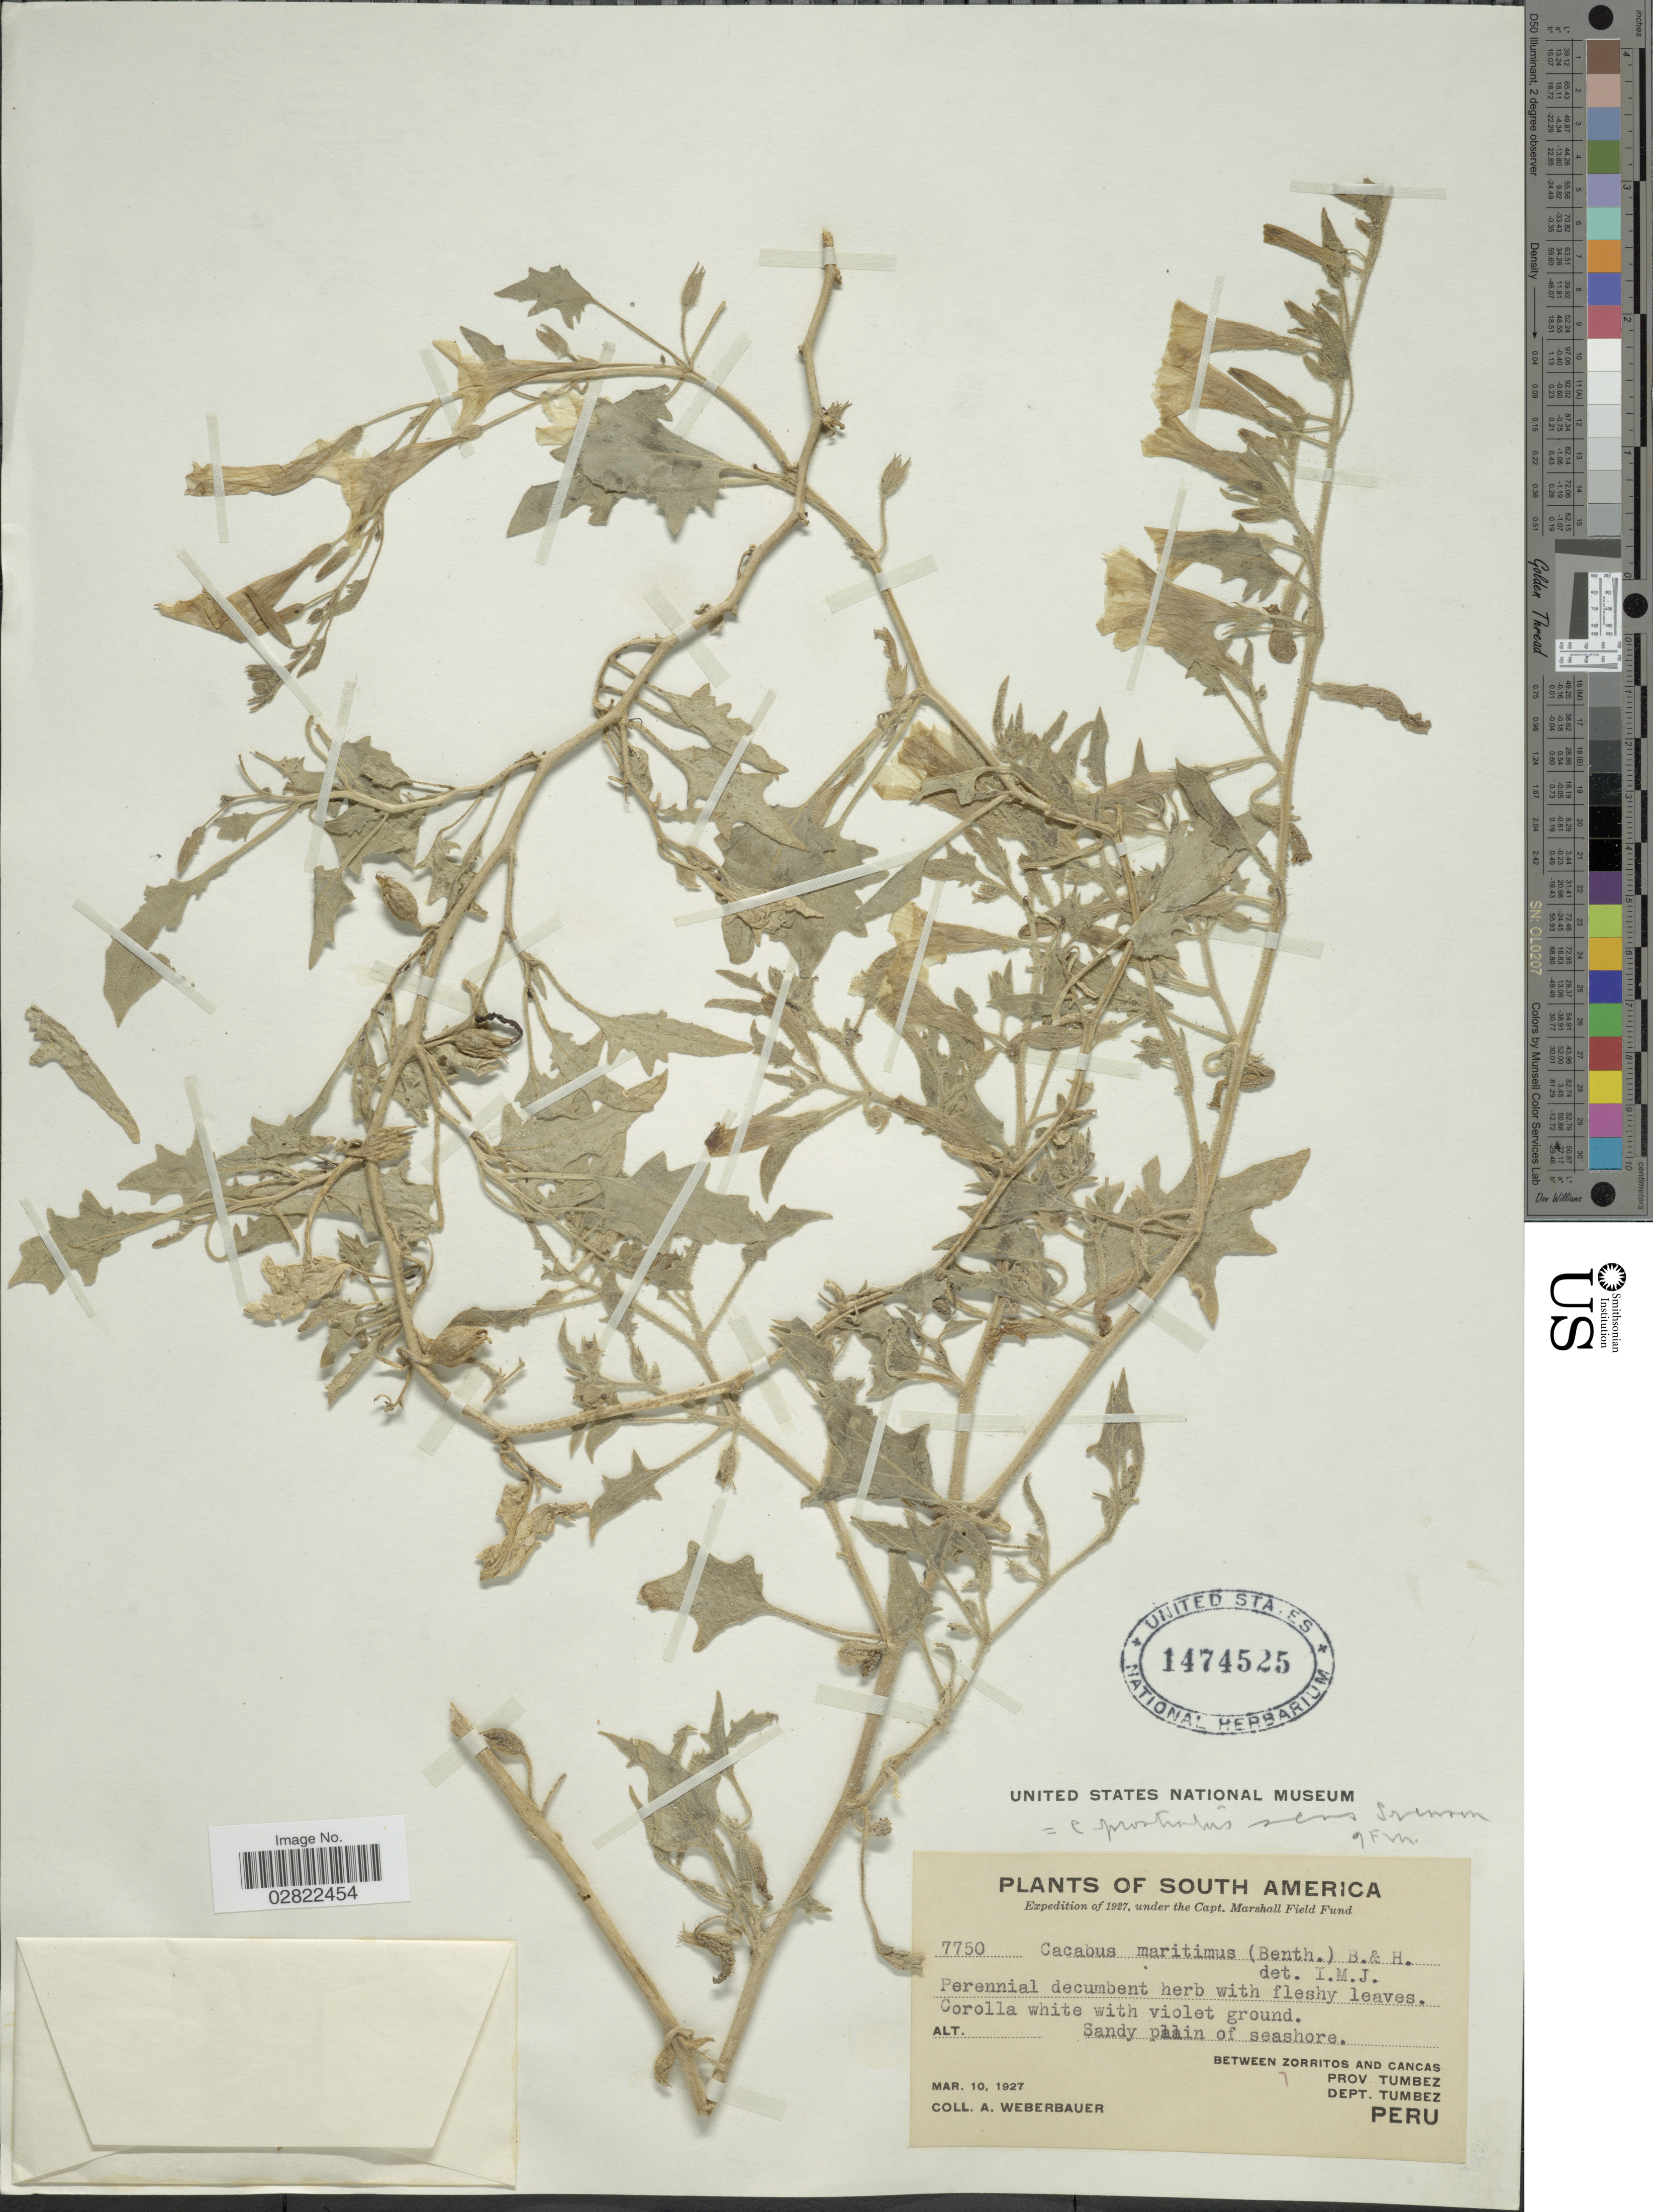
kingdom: Plantae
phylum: Tracheophyta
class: Magnoliopsida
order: Solanales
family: Solanaceae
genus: Exodeconus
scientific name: Exodeconus prostratus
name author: (L'Hér.) Raf.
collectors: A. Weberbauer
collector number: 7750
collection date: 1927-03-10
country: Peru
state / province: Tumbes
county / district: Tumbes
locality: Between Zorritos and Cancas, Prov. Tumbez, Dept. Tumbez.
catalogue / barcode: US 1474525